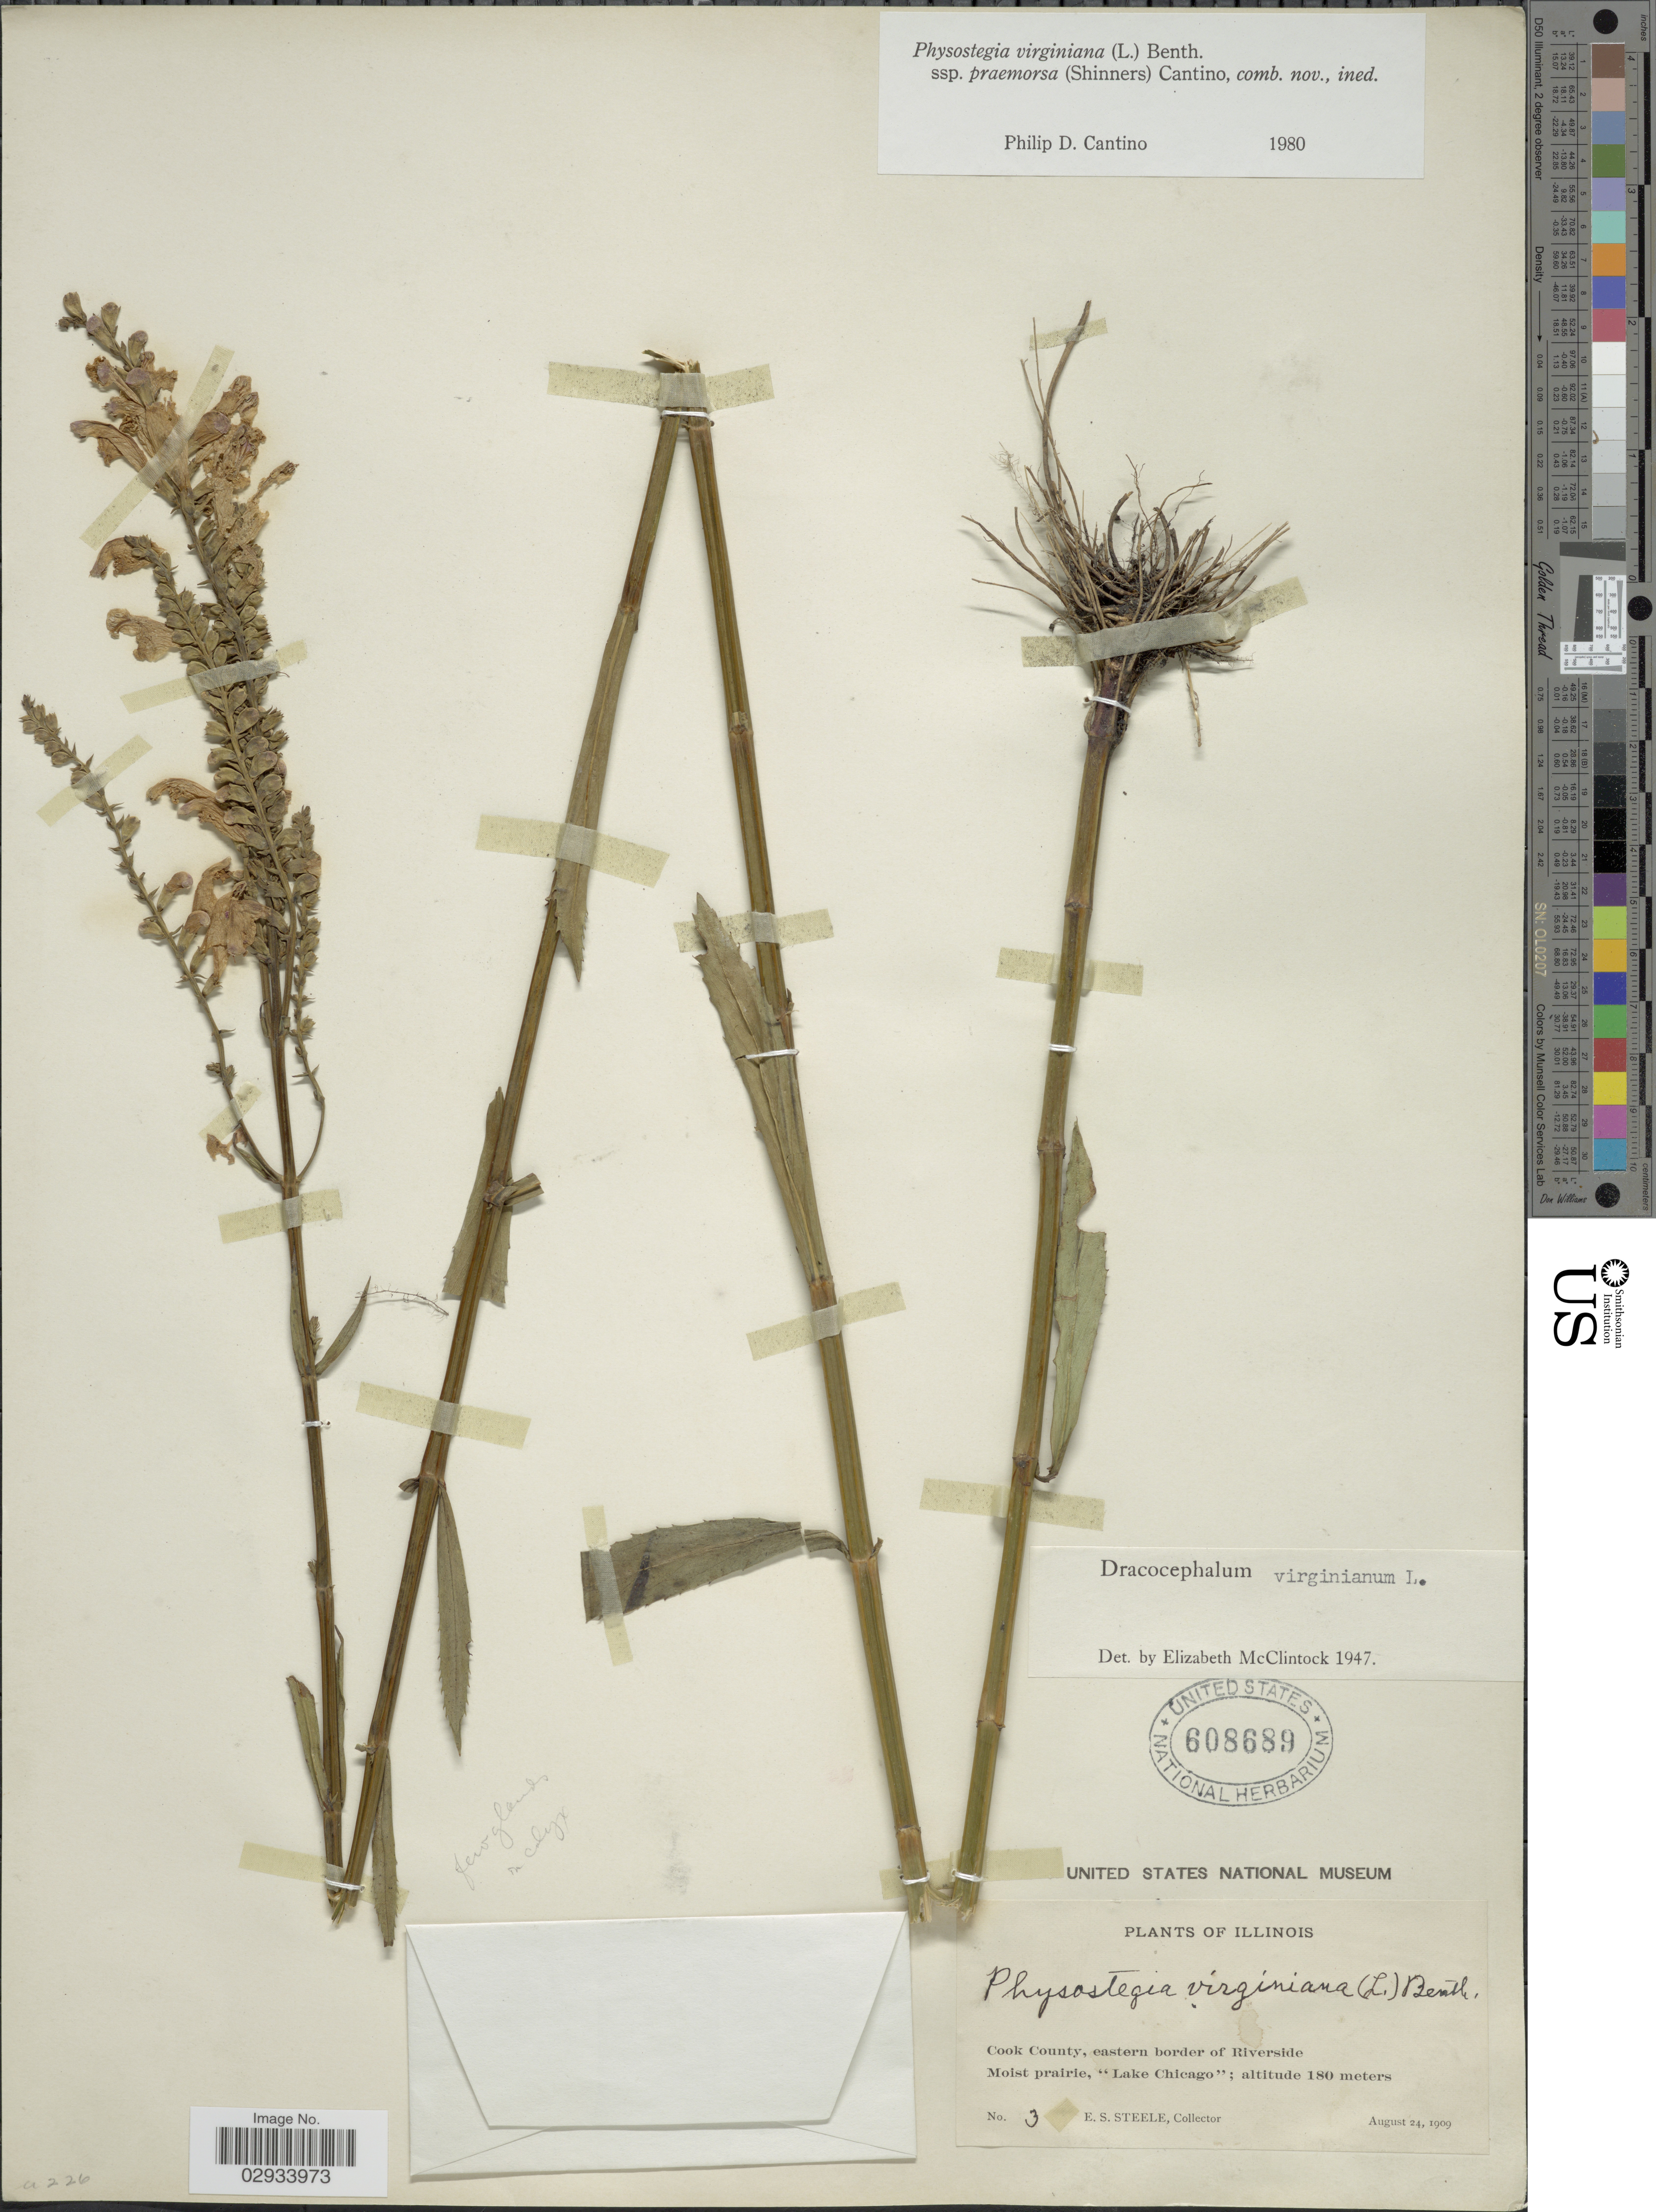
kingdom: Plantae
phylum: Tracheophyta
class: Magnoliopsida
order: Lamiales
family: Lamiaceae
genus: Physostegia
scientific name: Physostegia virginiana subsp. praemorsa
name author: (Shinners) P.D. Cantino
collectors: E. Steele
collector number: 3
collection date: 1909-08-24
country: United States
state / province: Illinois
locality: Cook County, eastern border of Riverside. Moist prairie, "Lake Chicago".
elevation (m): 180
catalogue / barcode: US 608689